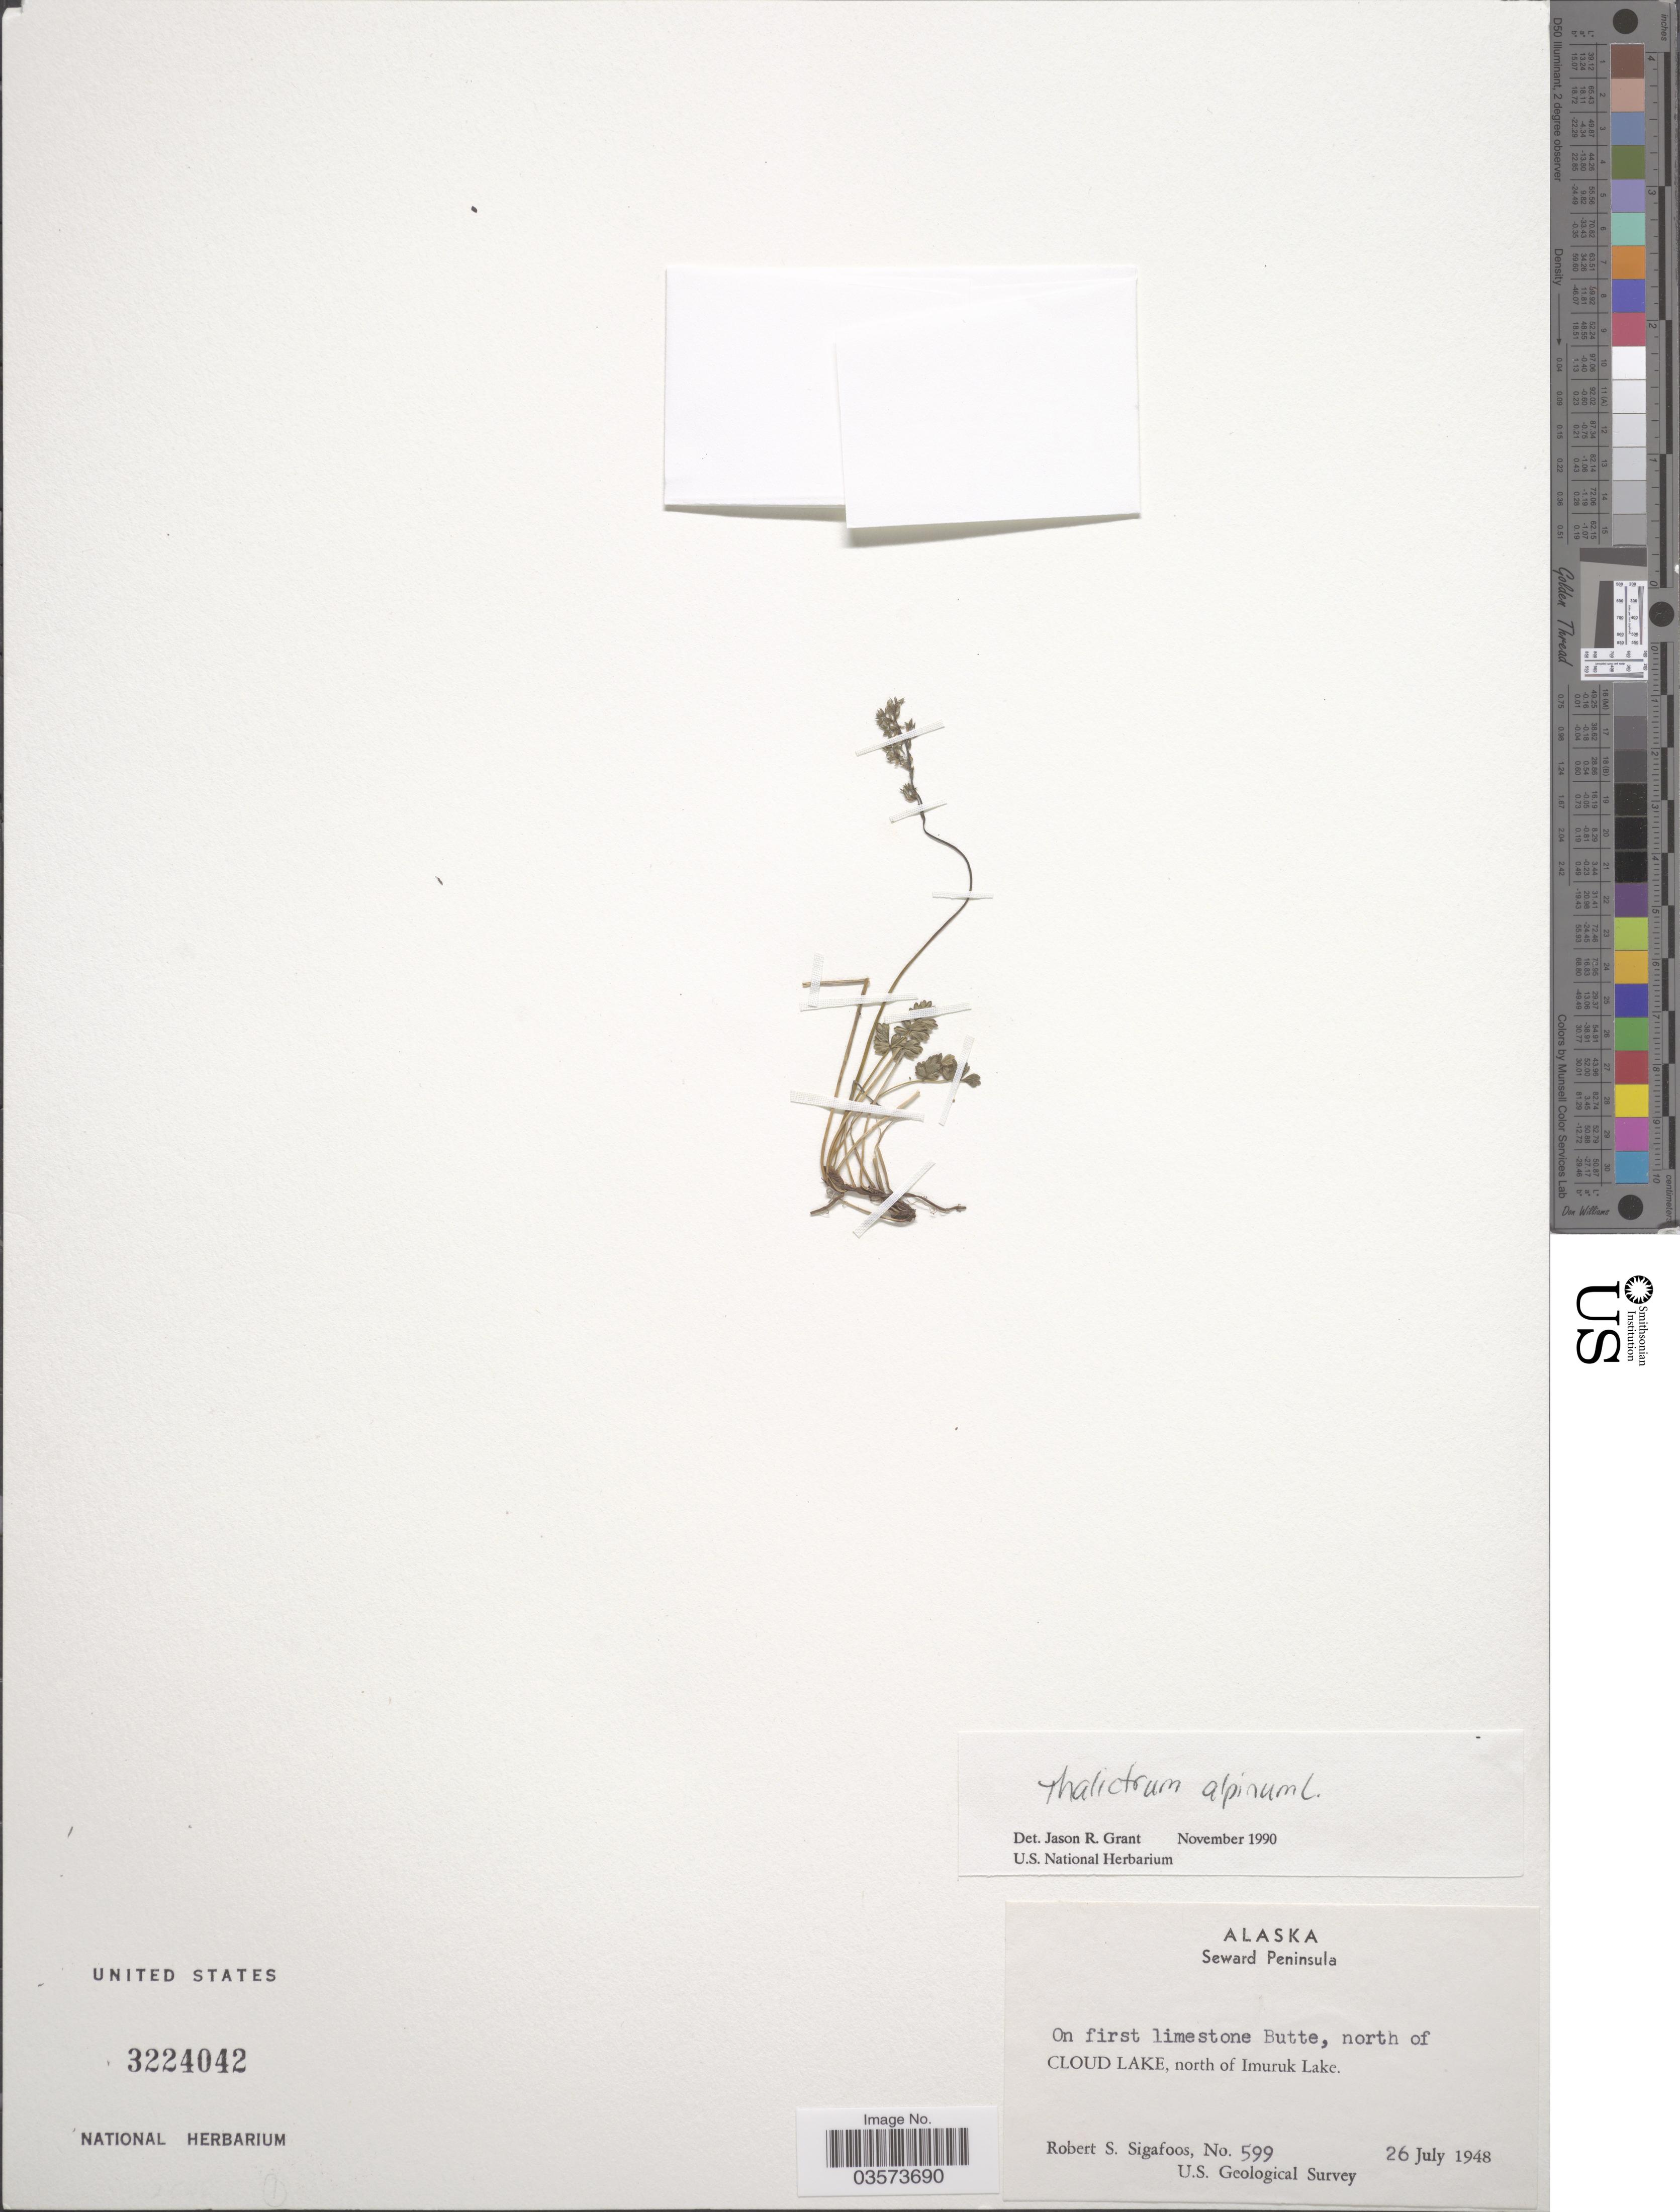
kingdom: Plantae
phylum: Tracheophyta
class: Magnoliopsida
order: Ranunculales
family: Ranunculaceae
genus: Thalictrum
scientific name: Thalictrum alpinum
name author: L.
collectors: R. Sigafoos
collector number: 599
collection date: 1948-07-26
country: United States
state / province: Alaska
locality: On first limestone Butte, north of Cloud Lake, north of Imuruk Lake.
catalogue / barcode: US 3224042